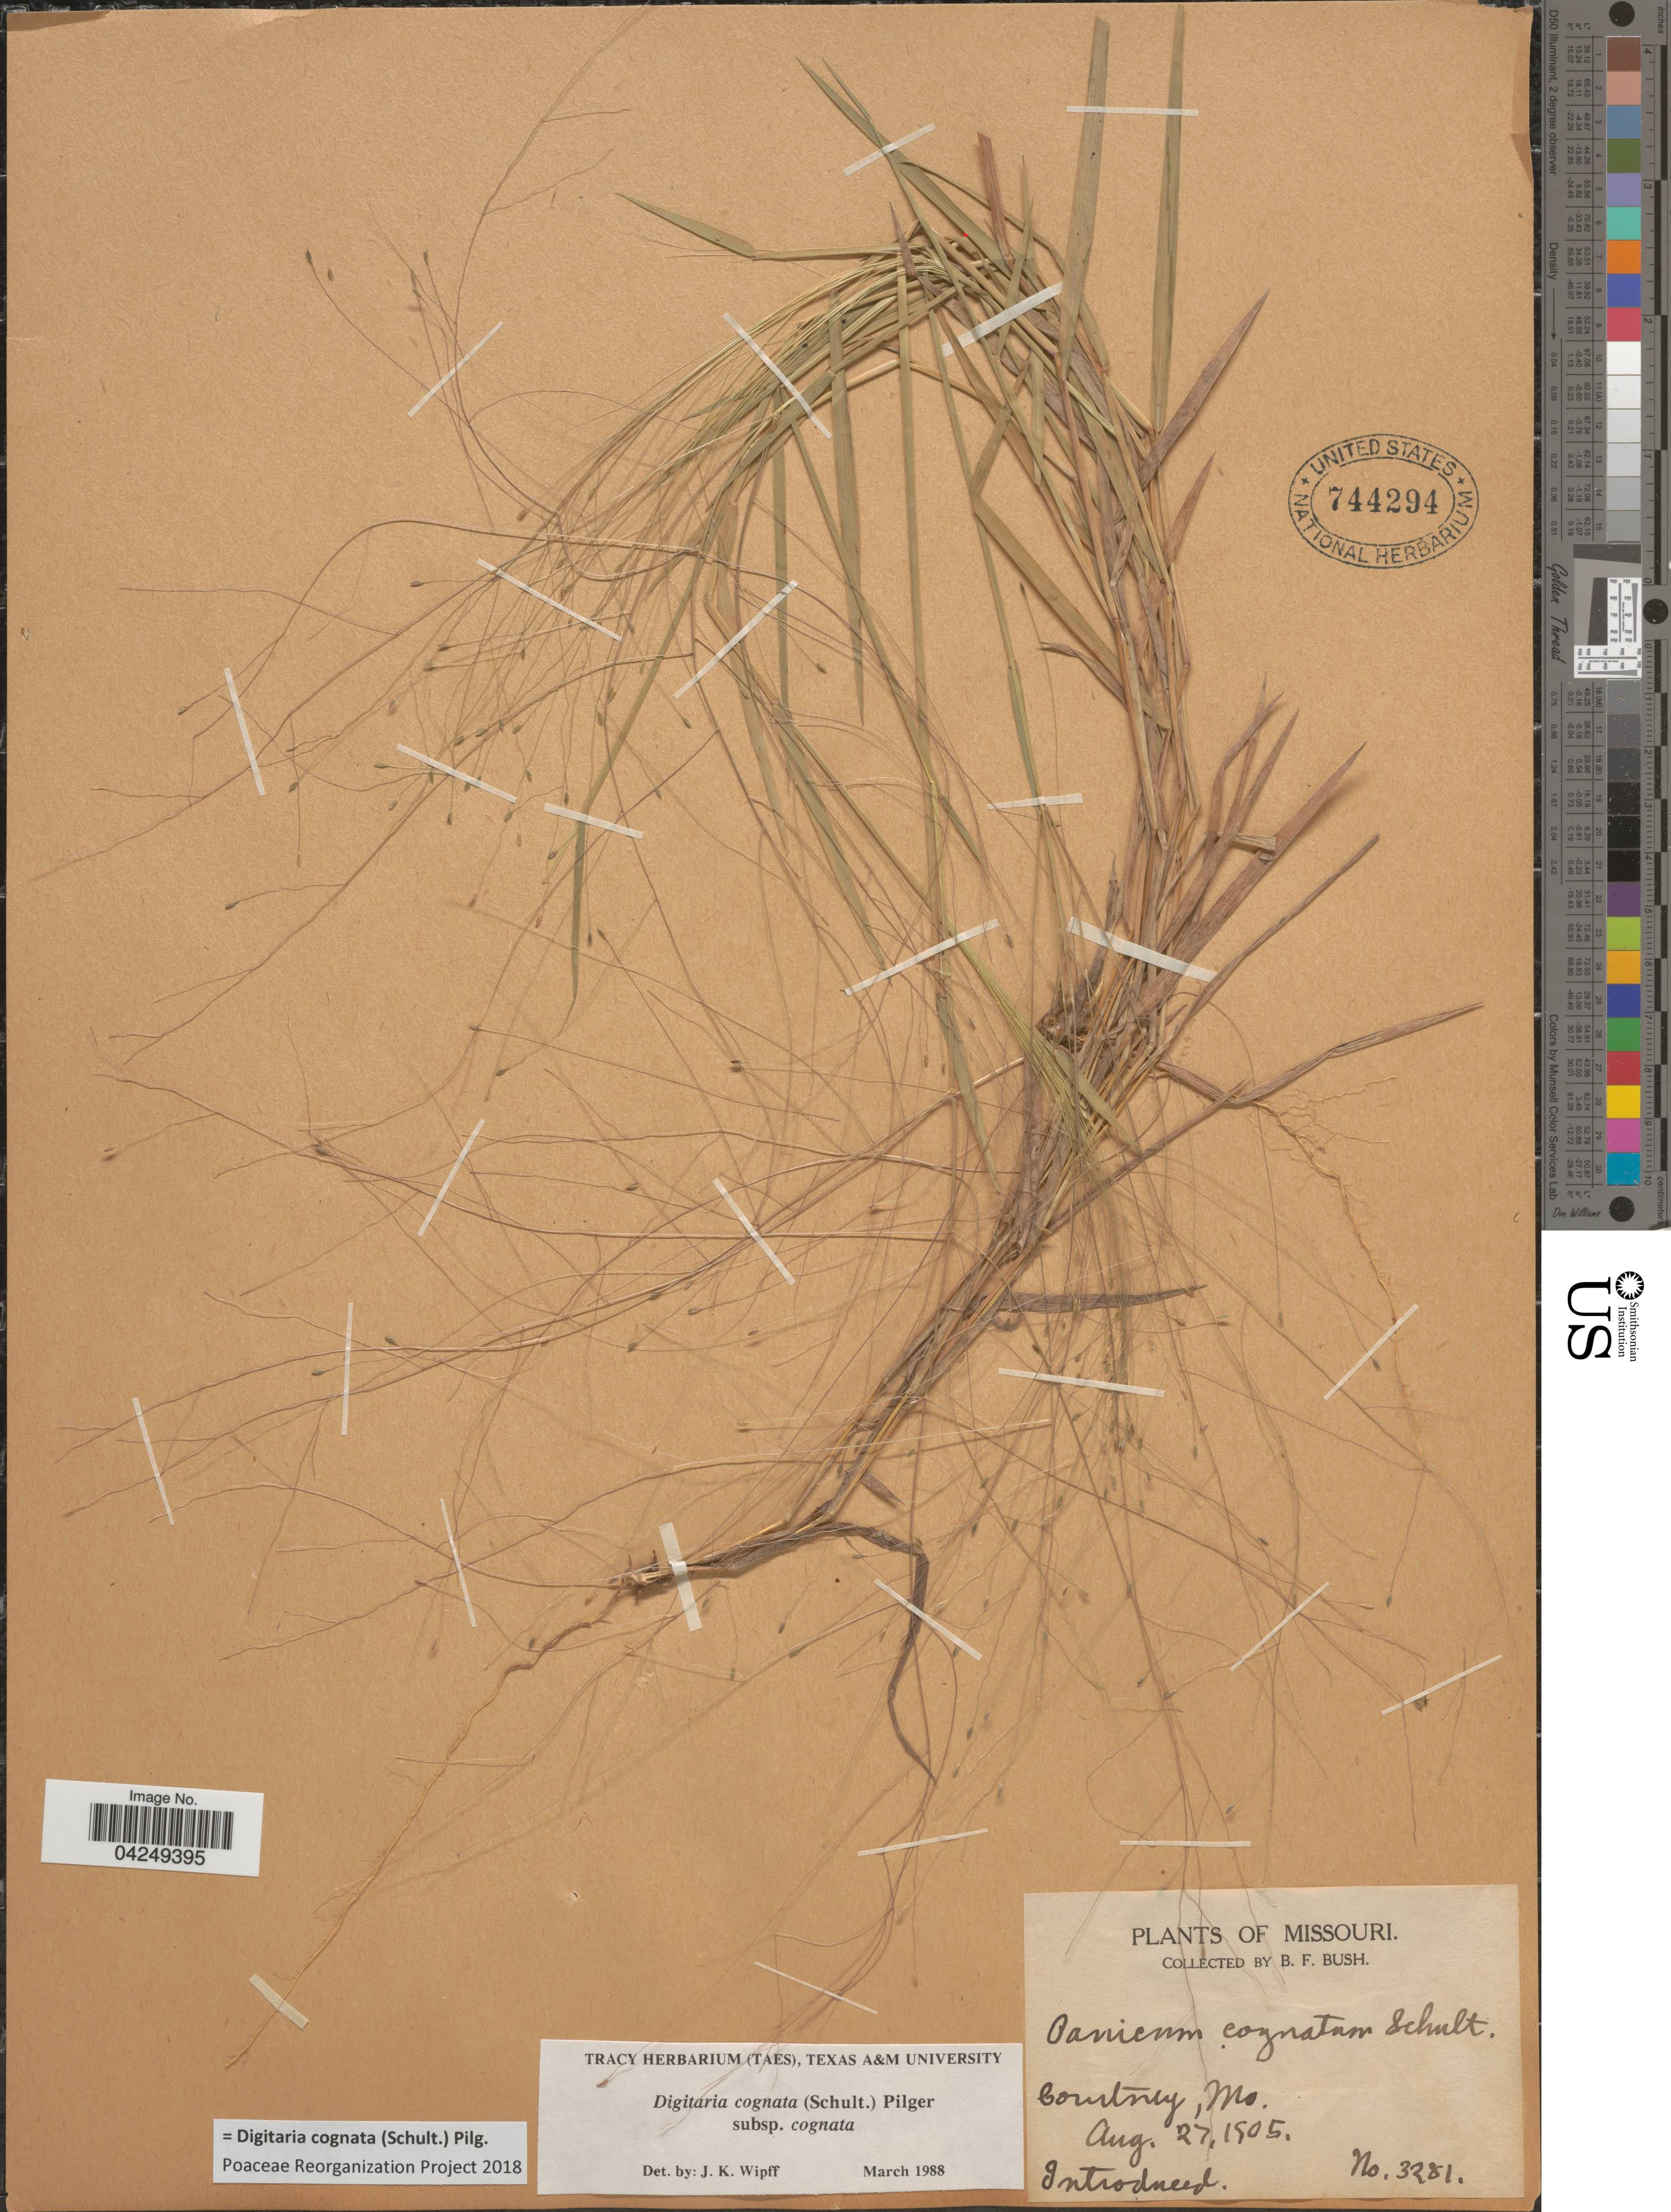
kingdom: Plantae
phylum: Tracheophyta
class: Liliopsida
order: Poales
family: Poaceae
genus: Digitaria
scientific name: Digitaria cognata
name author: (Scult.) Pilg.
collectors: B. F. Bush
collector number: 3281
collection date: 1905-08-27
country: United States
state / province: Missouri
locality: Courtney.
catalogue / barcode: US 744294